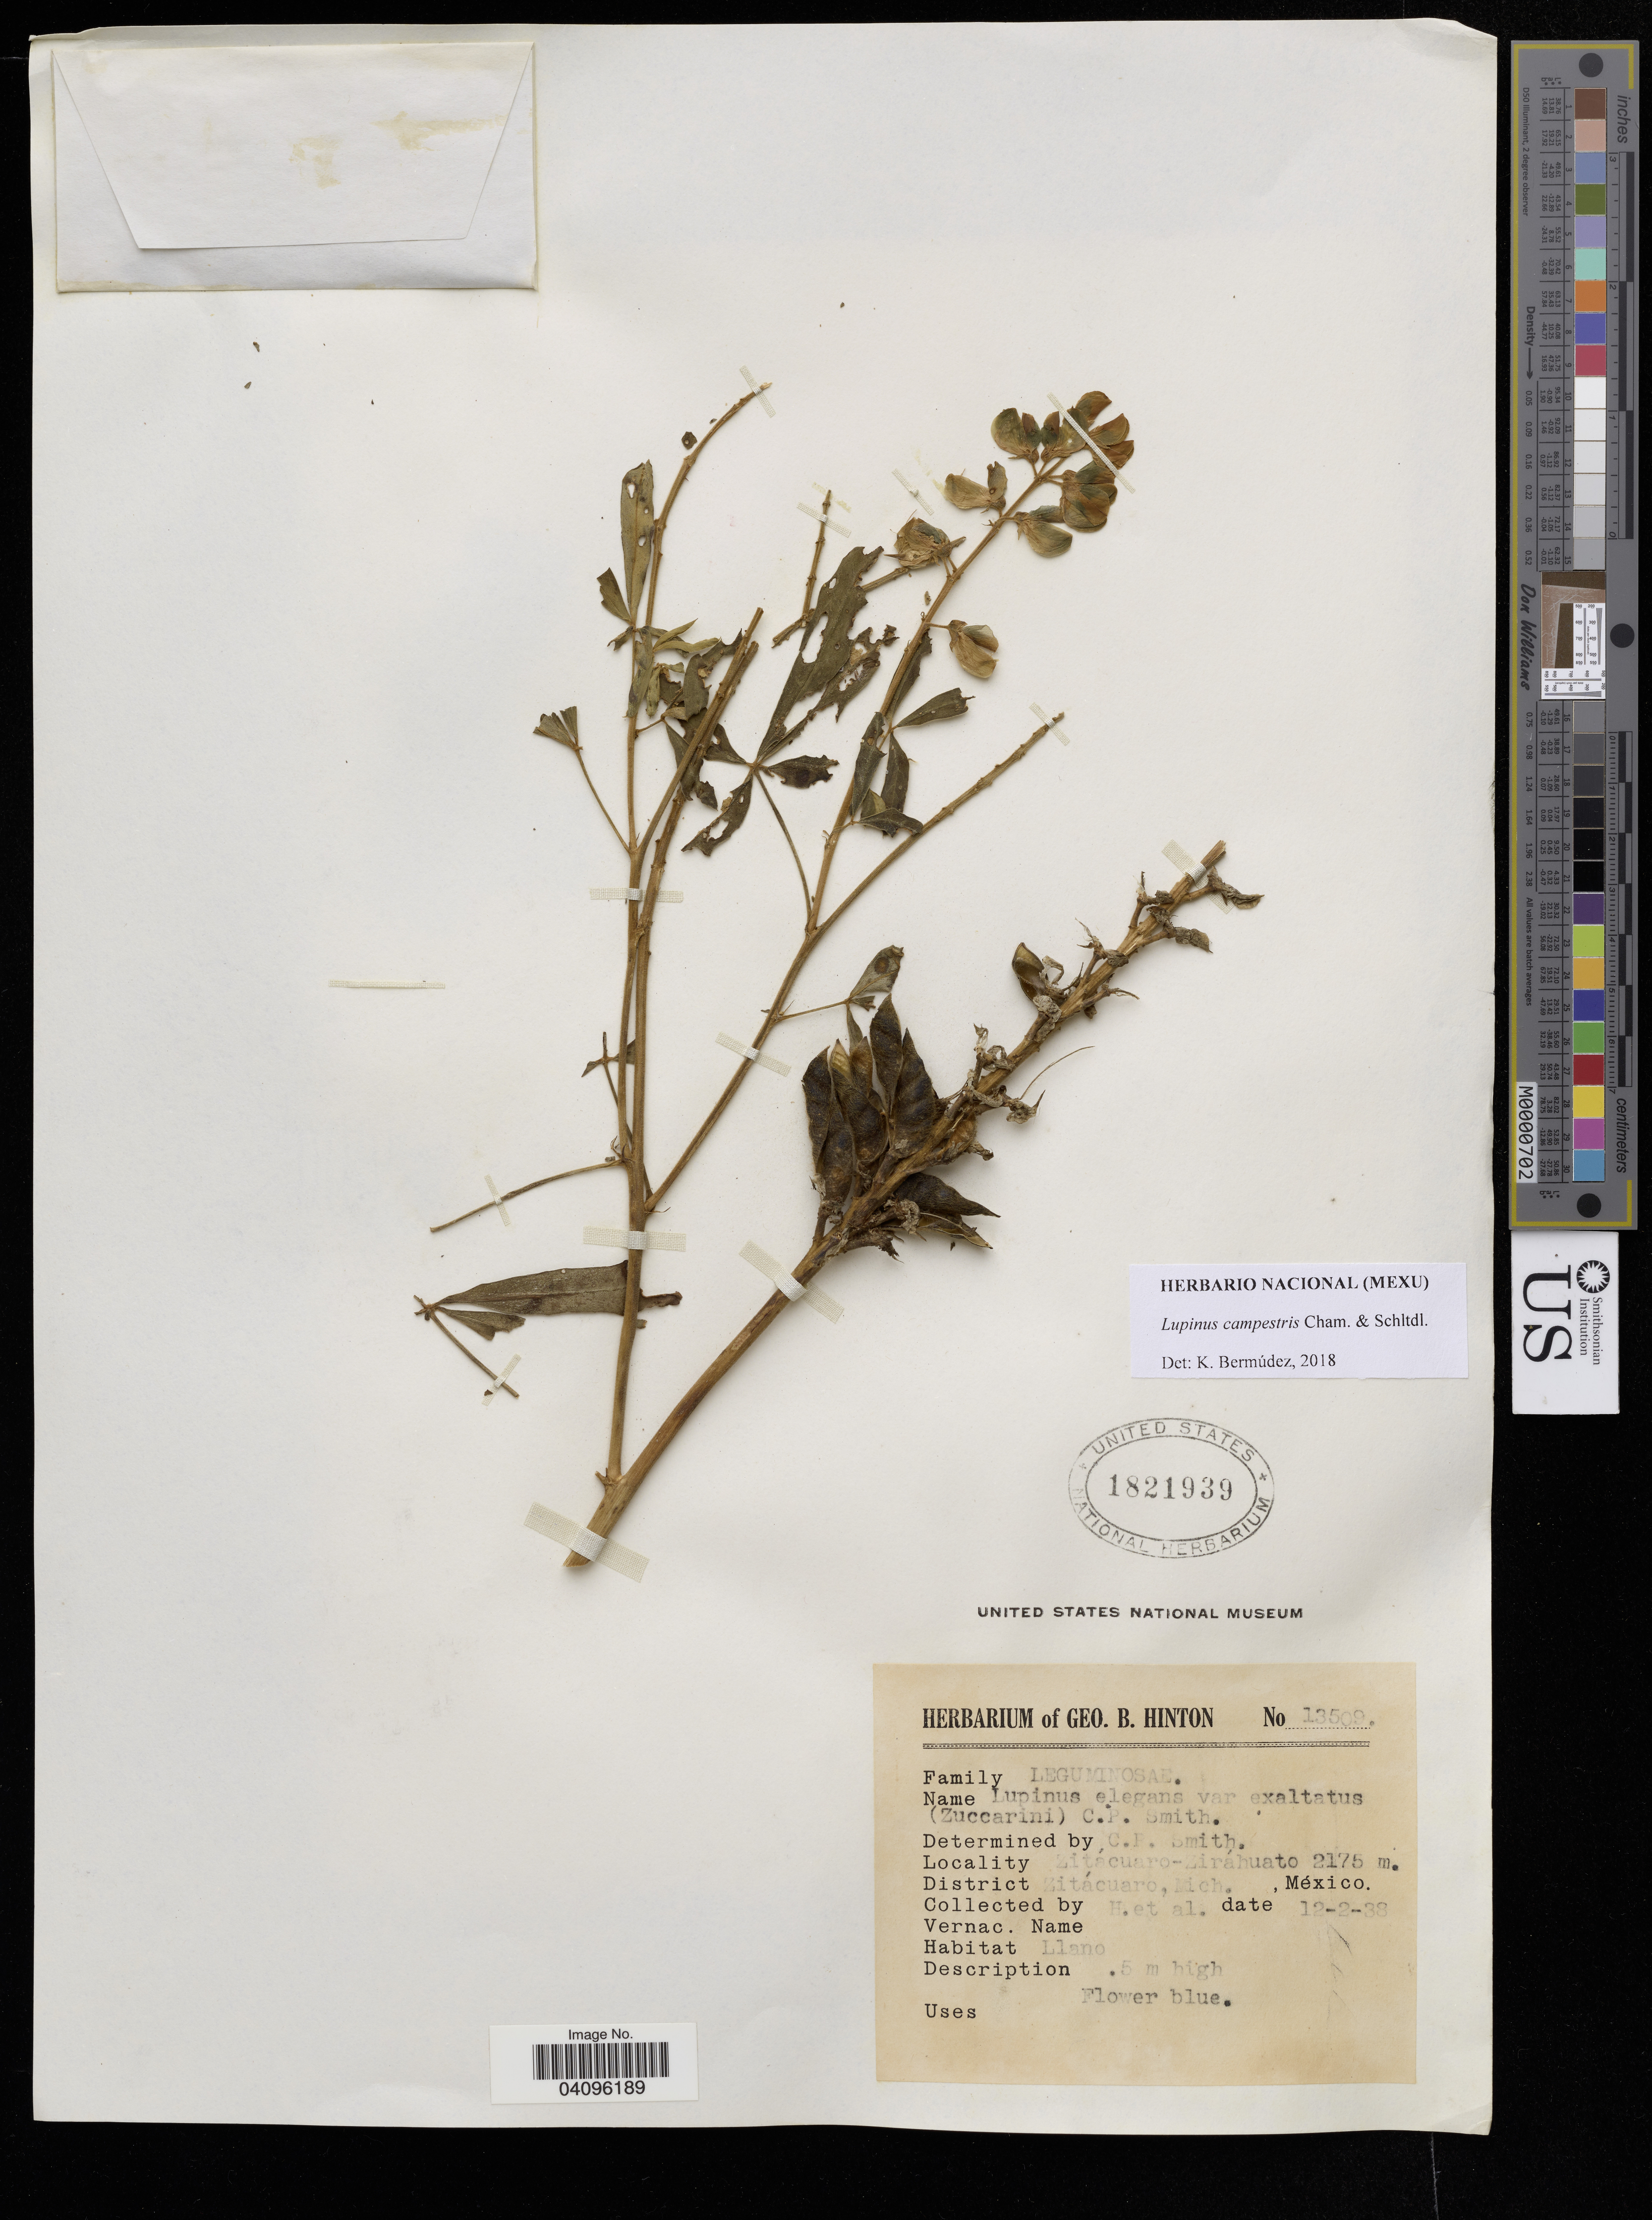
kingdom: Plantae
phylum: Tracheophyta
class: Magnoliopsida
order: Fabales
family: Fabaceae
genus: Lupinus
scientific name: Lupinus campestris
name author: Cham. & Schltdl.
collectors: G. B. Hinton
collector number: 13509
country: Mexico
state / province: Michoacán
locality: Zitácuaro-Zirahuato, Zitácuaro.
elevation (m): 2175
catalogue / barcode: US 1821939